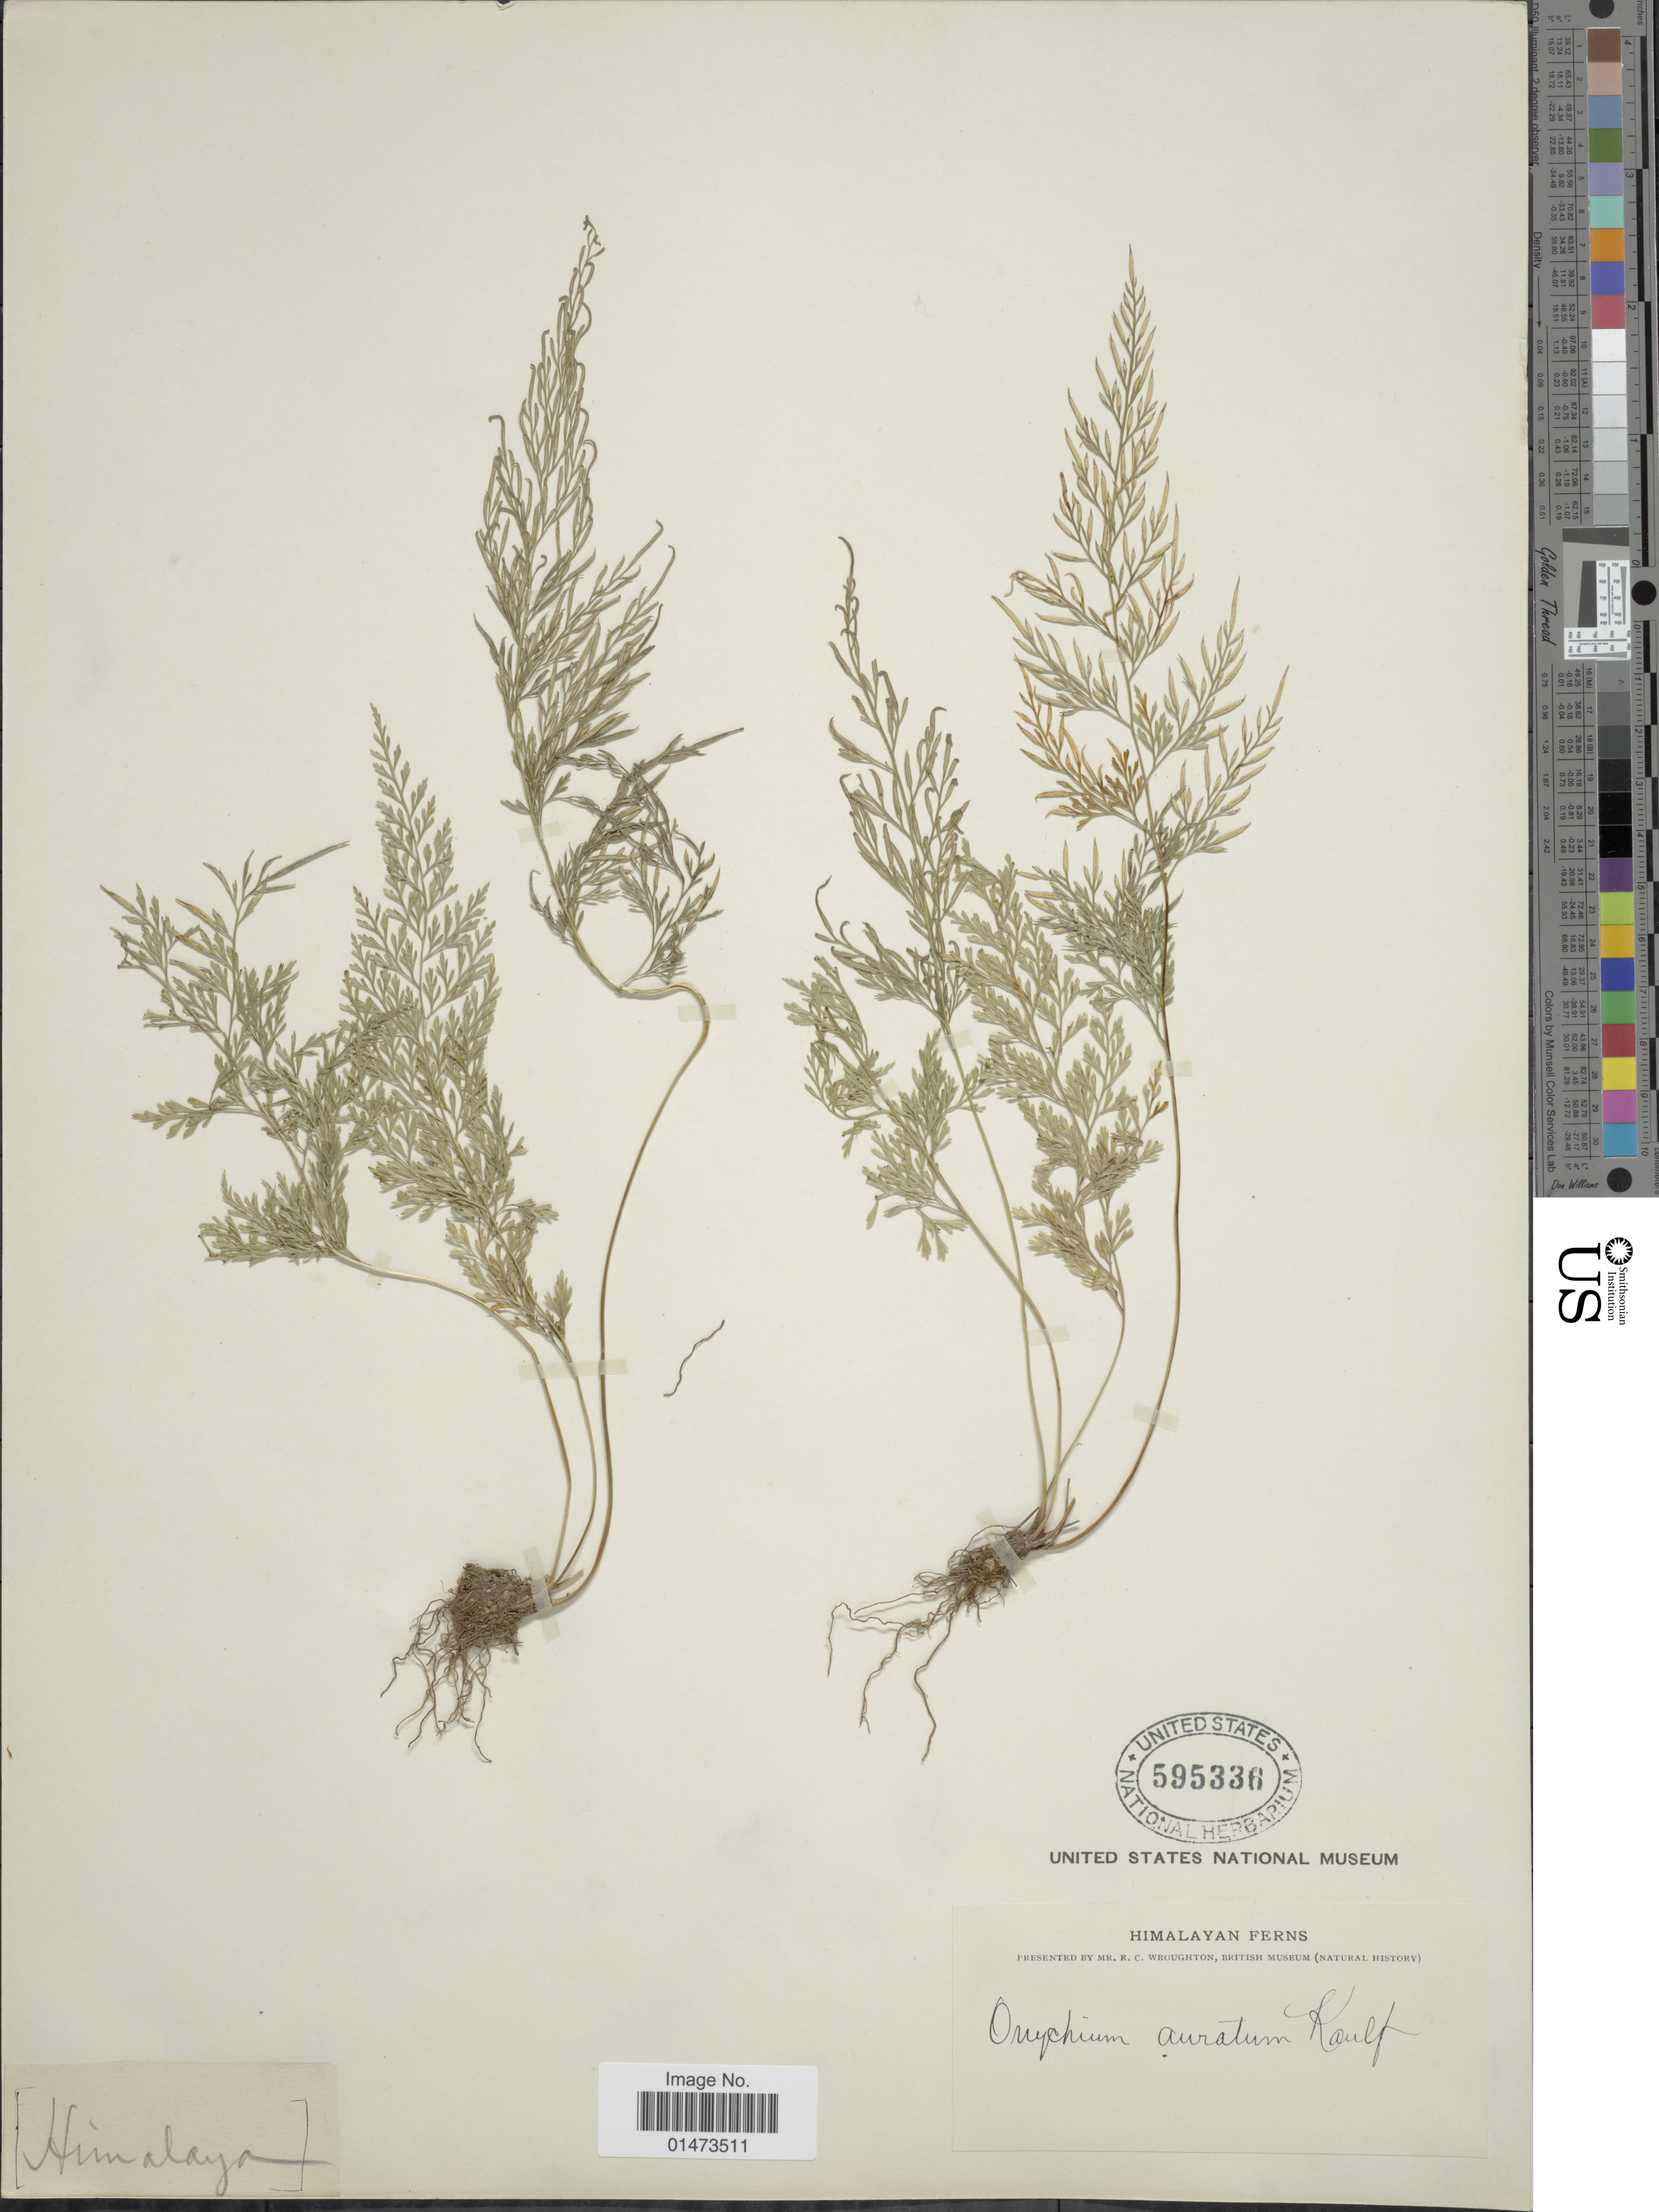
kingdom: Plantae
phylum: Tracheophyta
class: Polypodiopsida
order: Polypodiales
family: Pteridaceae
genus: Onychium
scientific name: Onychium siliculosum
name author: (Desv.) C. Chr.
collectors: R. Wroughton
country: India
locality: Himalaya.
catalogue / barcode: US 595336